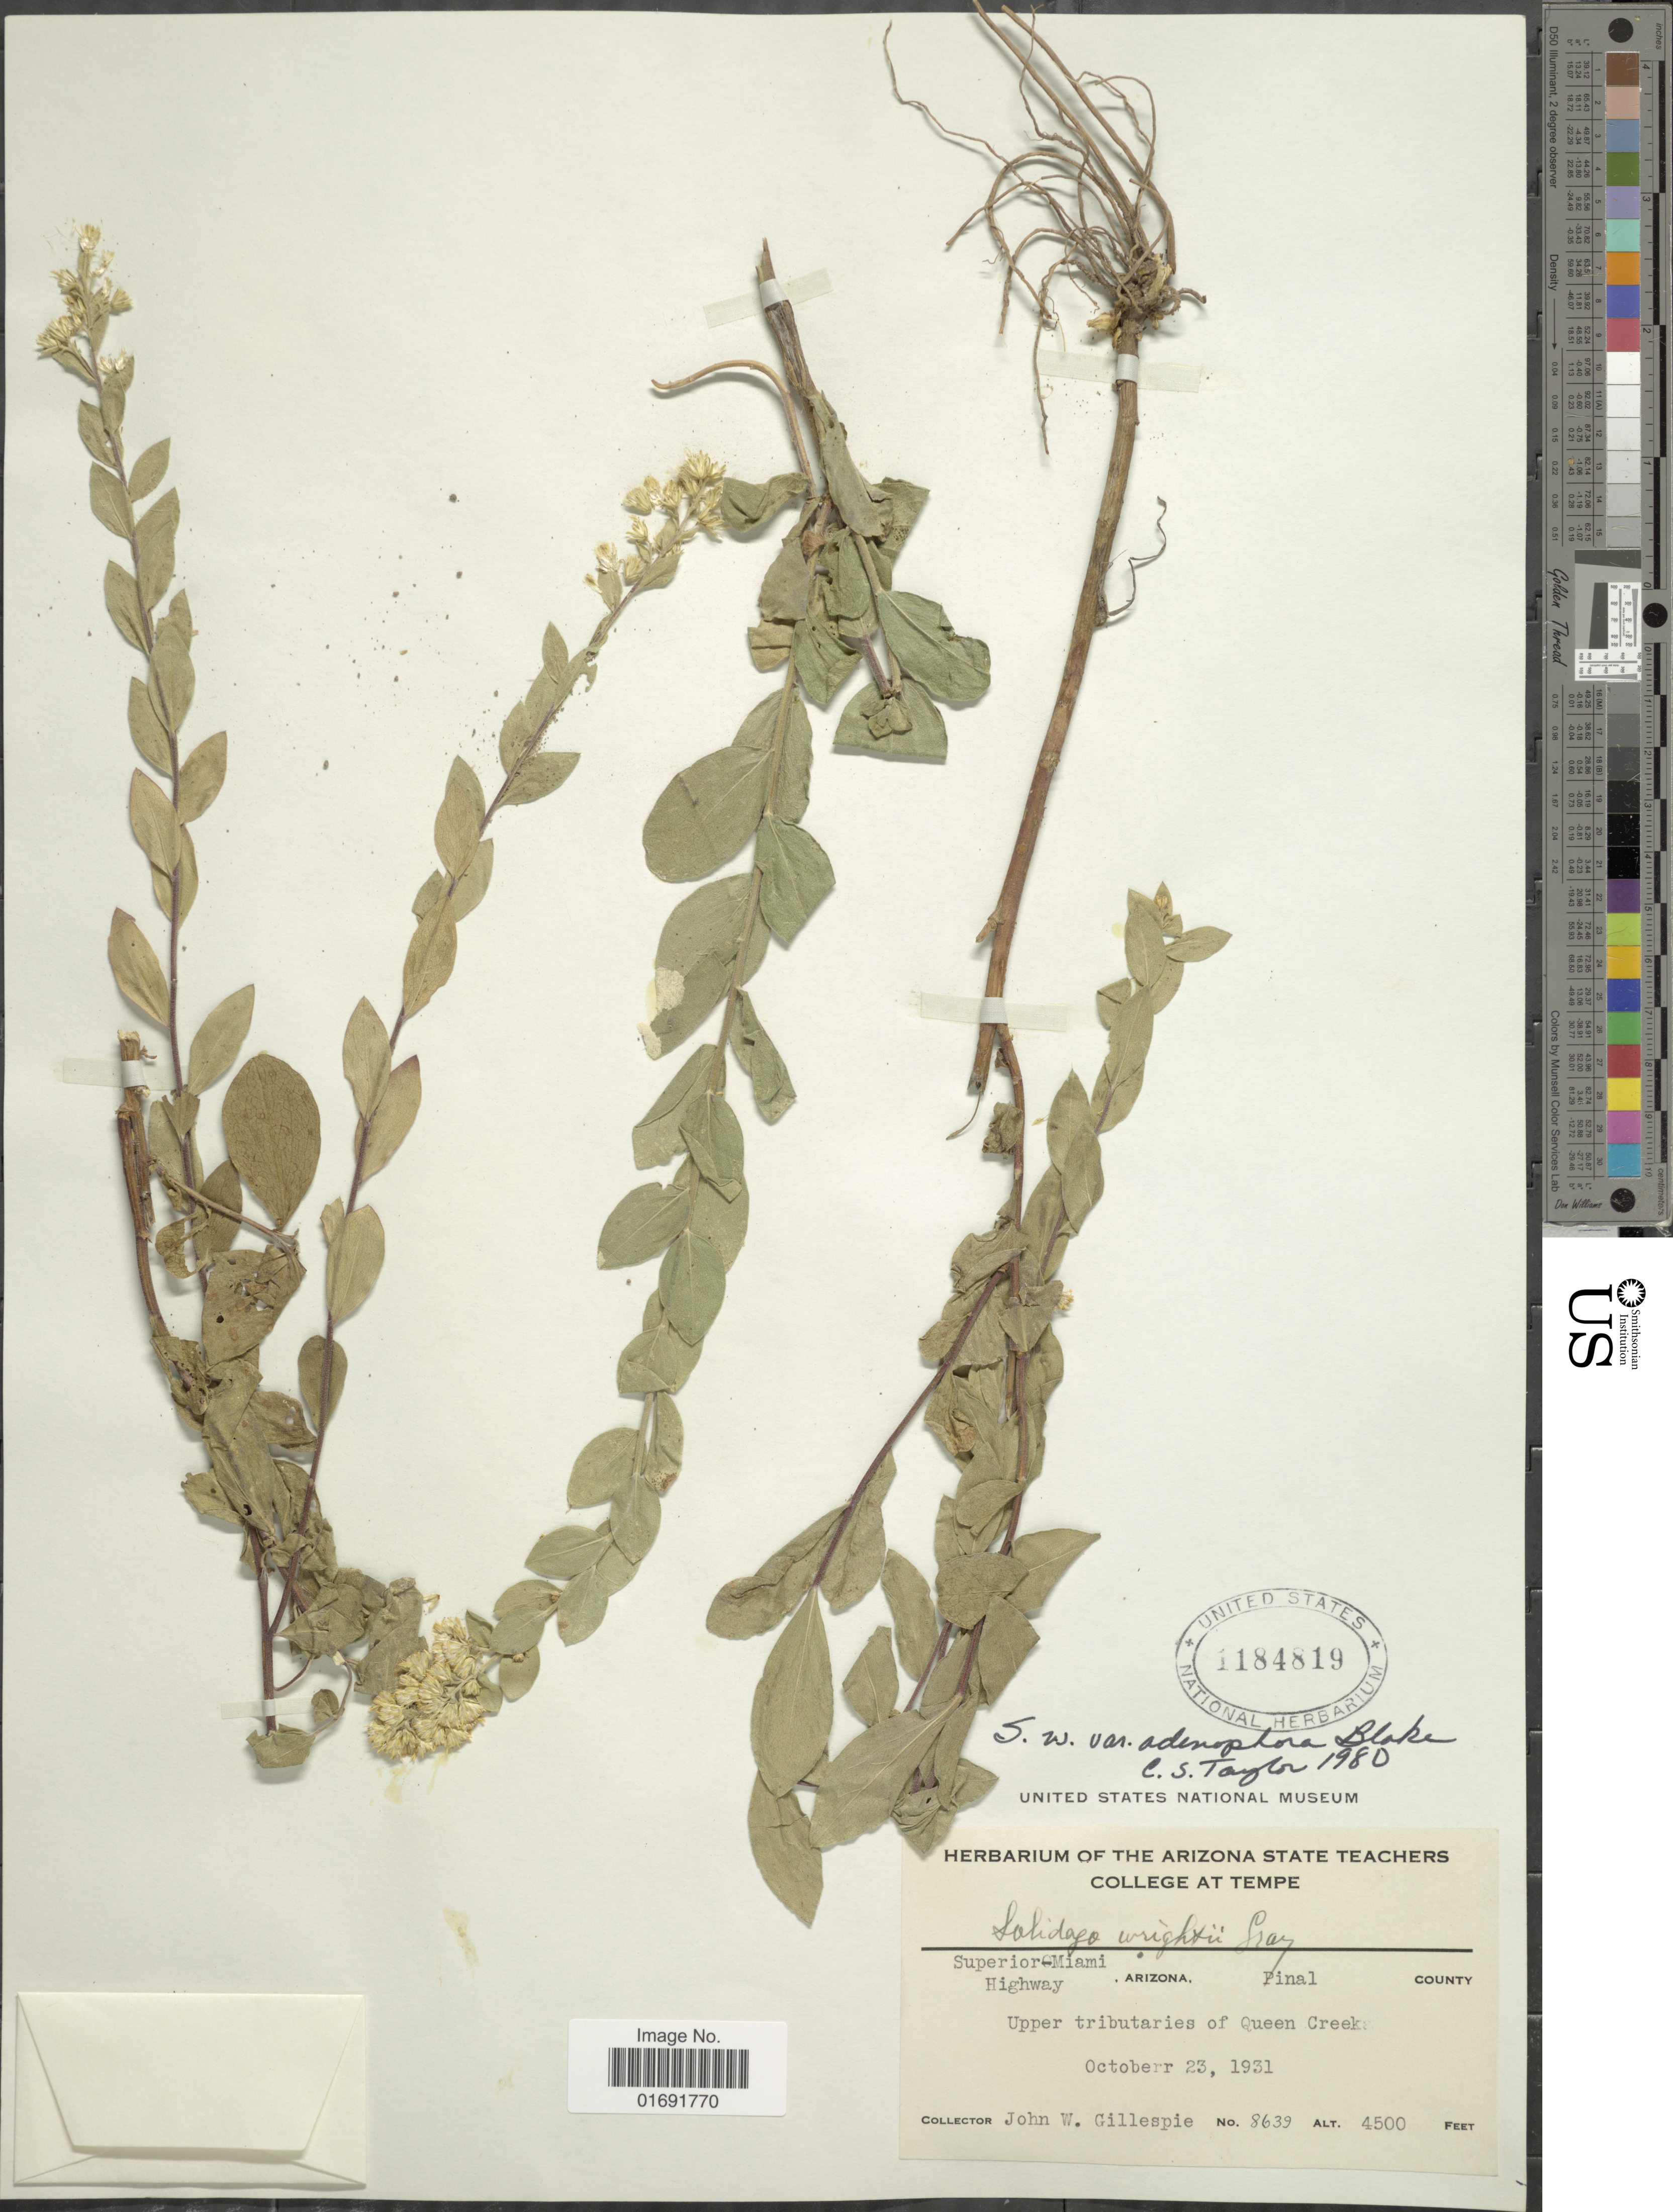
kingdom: Plantae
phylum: Tracheophyta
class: Magnoliopsida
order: Asterales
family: Asteraceae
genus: Solidago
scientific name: Solidago wrightii var. adenophora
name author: S.F. Blake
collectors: J. W. Gillespie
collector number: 8639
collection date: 1931-10-23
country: United States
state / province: Arizona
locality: Superior-Miami Highway, Pinal County, upper tributaries of Queen Creek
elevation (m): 1372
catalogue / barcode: US 1184819